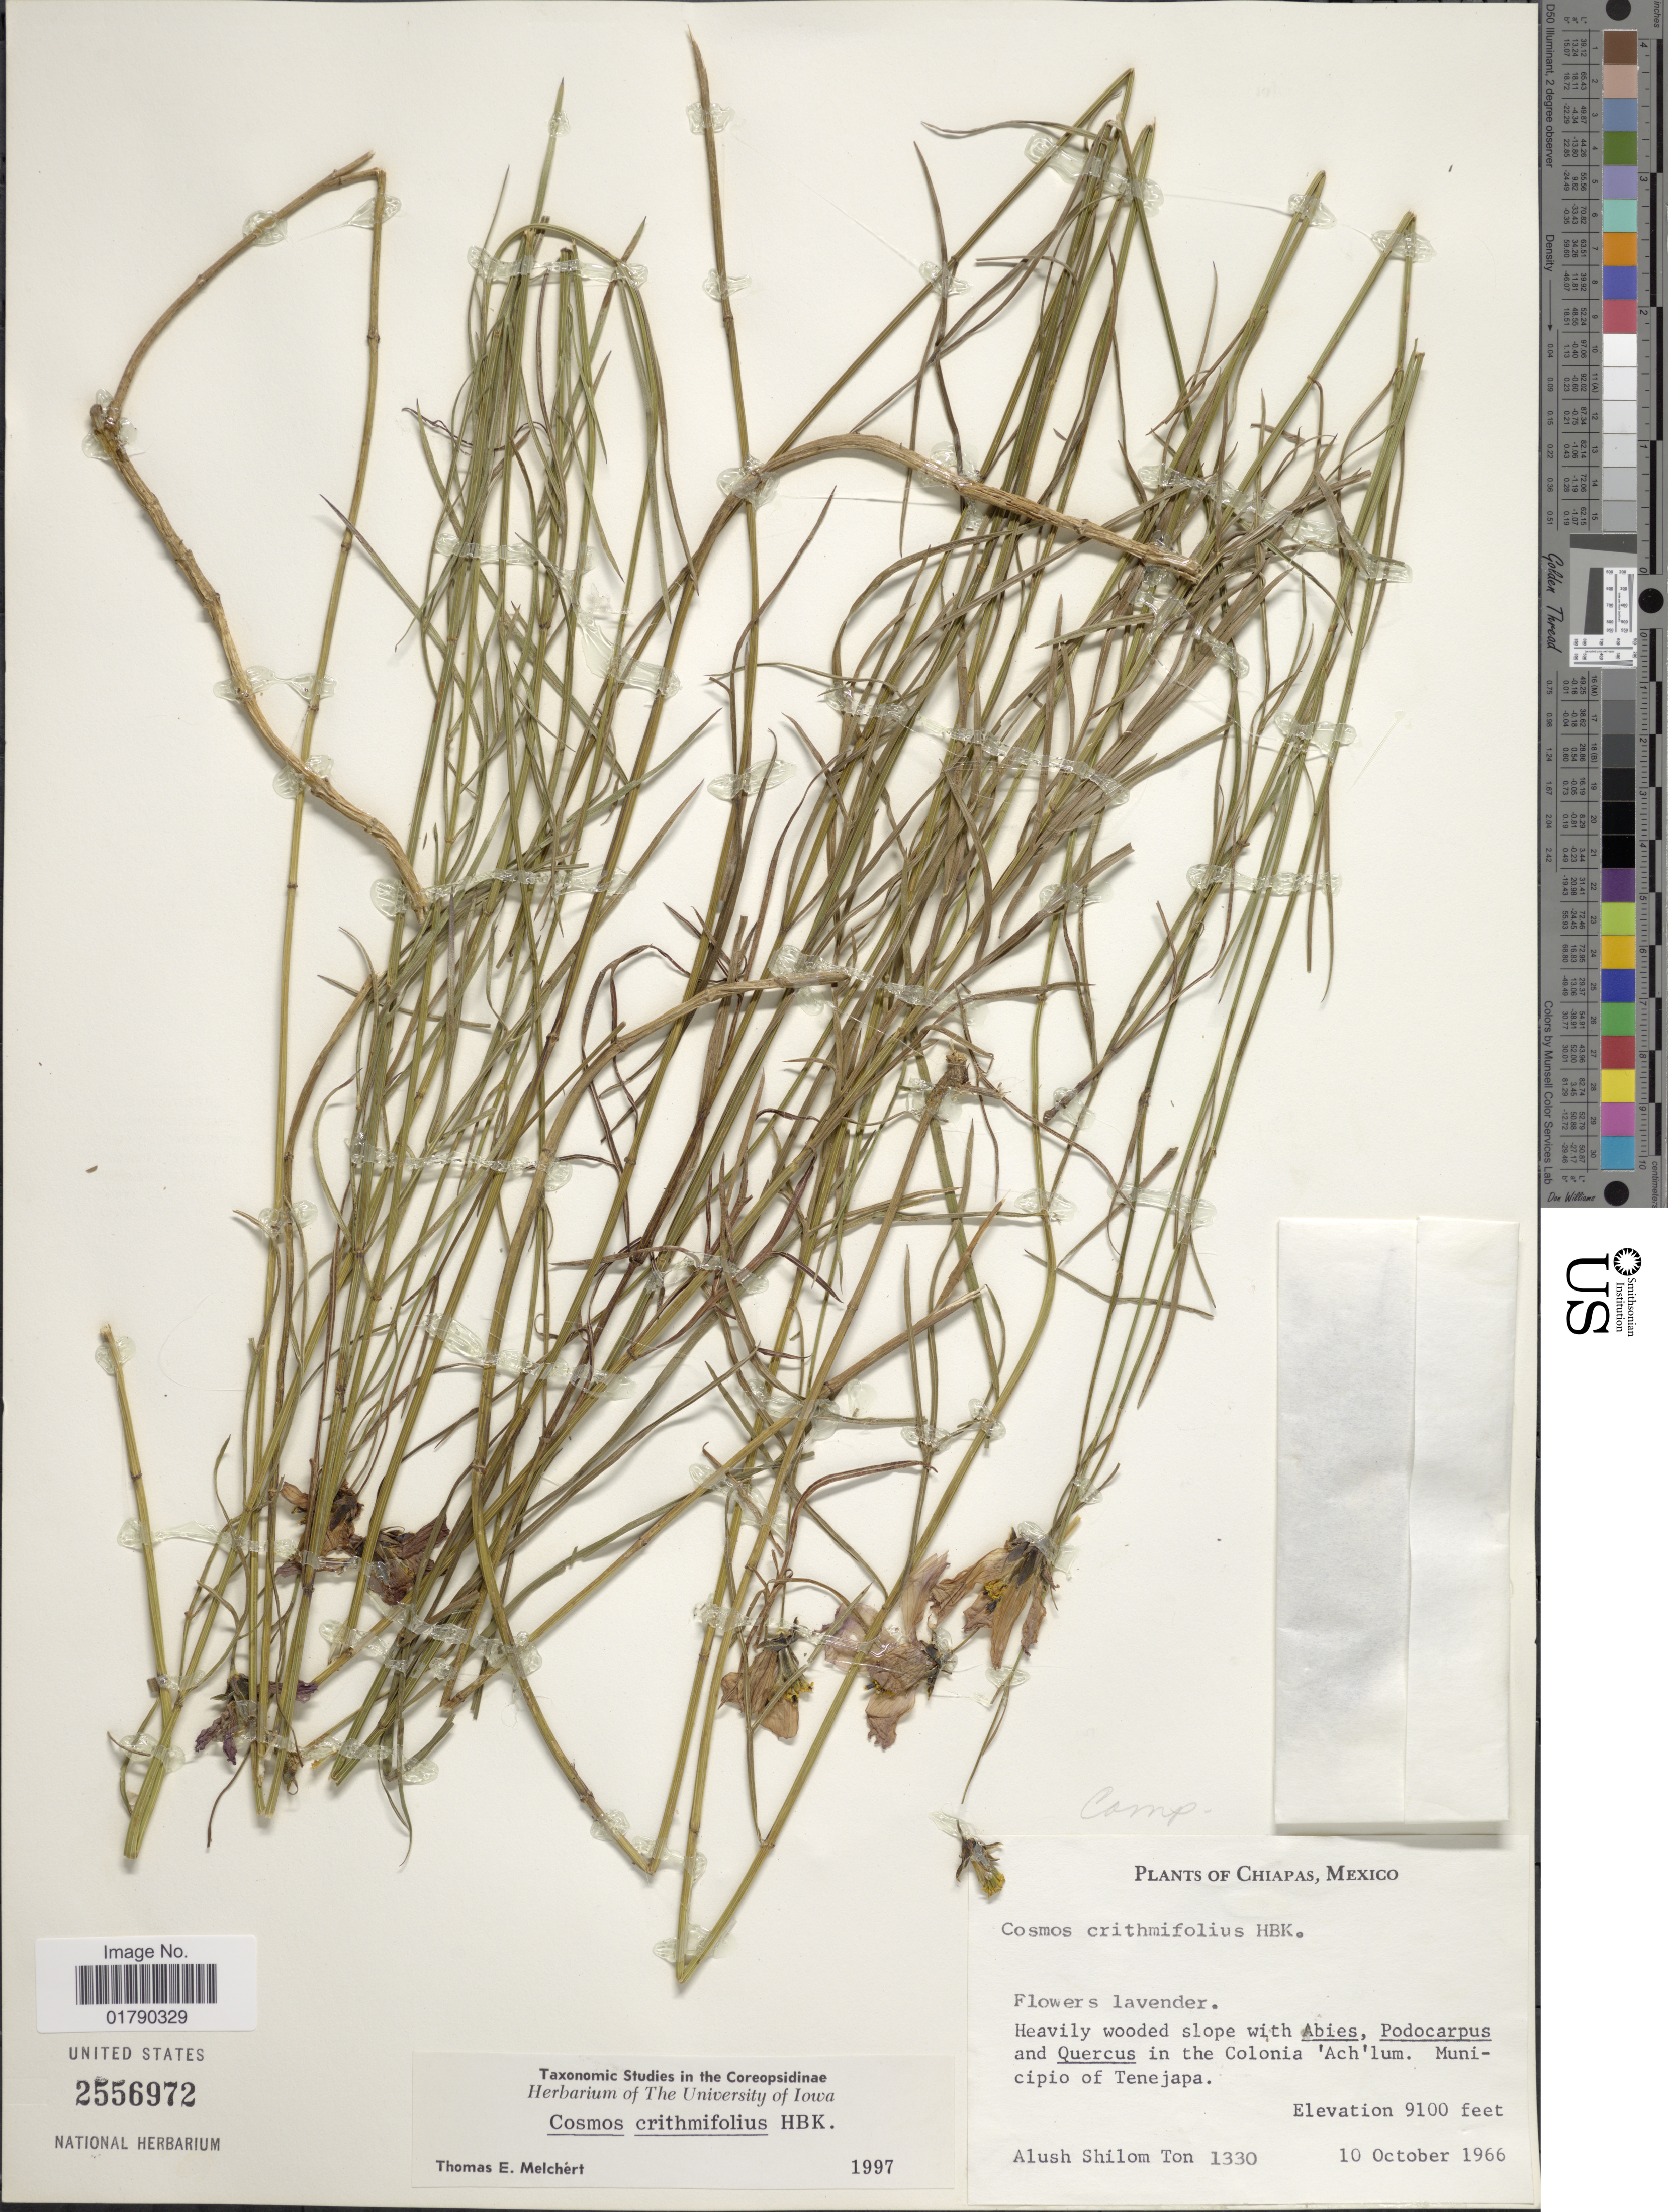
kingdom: Plantae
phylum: Tracheophyta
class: Magnoliopsida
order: Asterales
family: Asteraceae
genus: Cosmos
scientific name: Cosmos crithmifolius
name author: Kunth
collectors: A. M. Ton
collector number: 1330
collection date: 1966-10-10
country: Mexico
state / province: Chiapas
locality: In the Colonia Ach'lum, Municipio of Tenejapa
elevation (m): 2774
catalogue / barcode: US 2556972